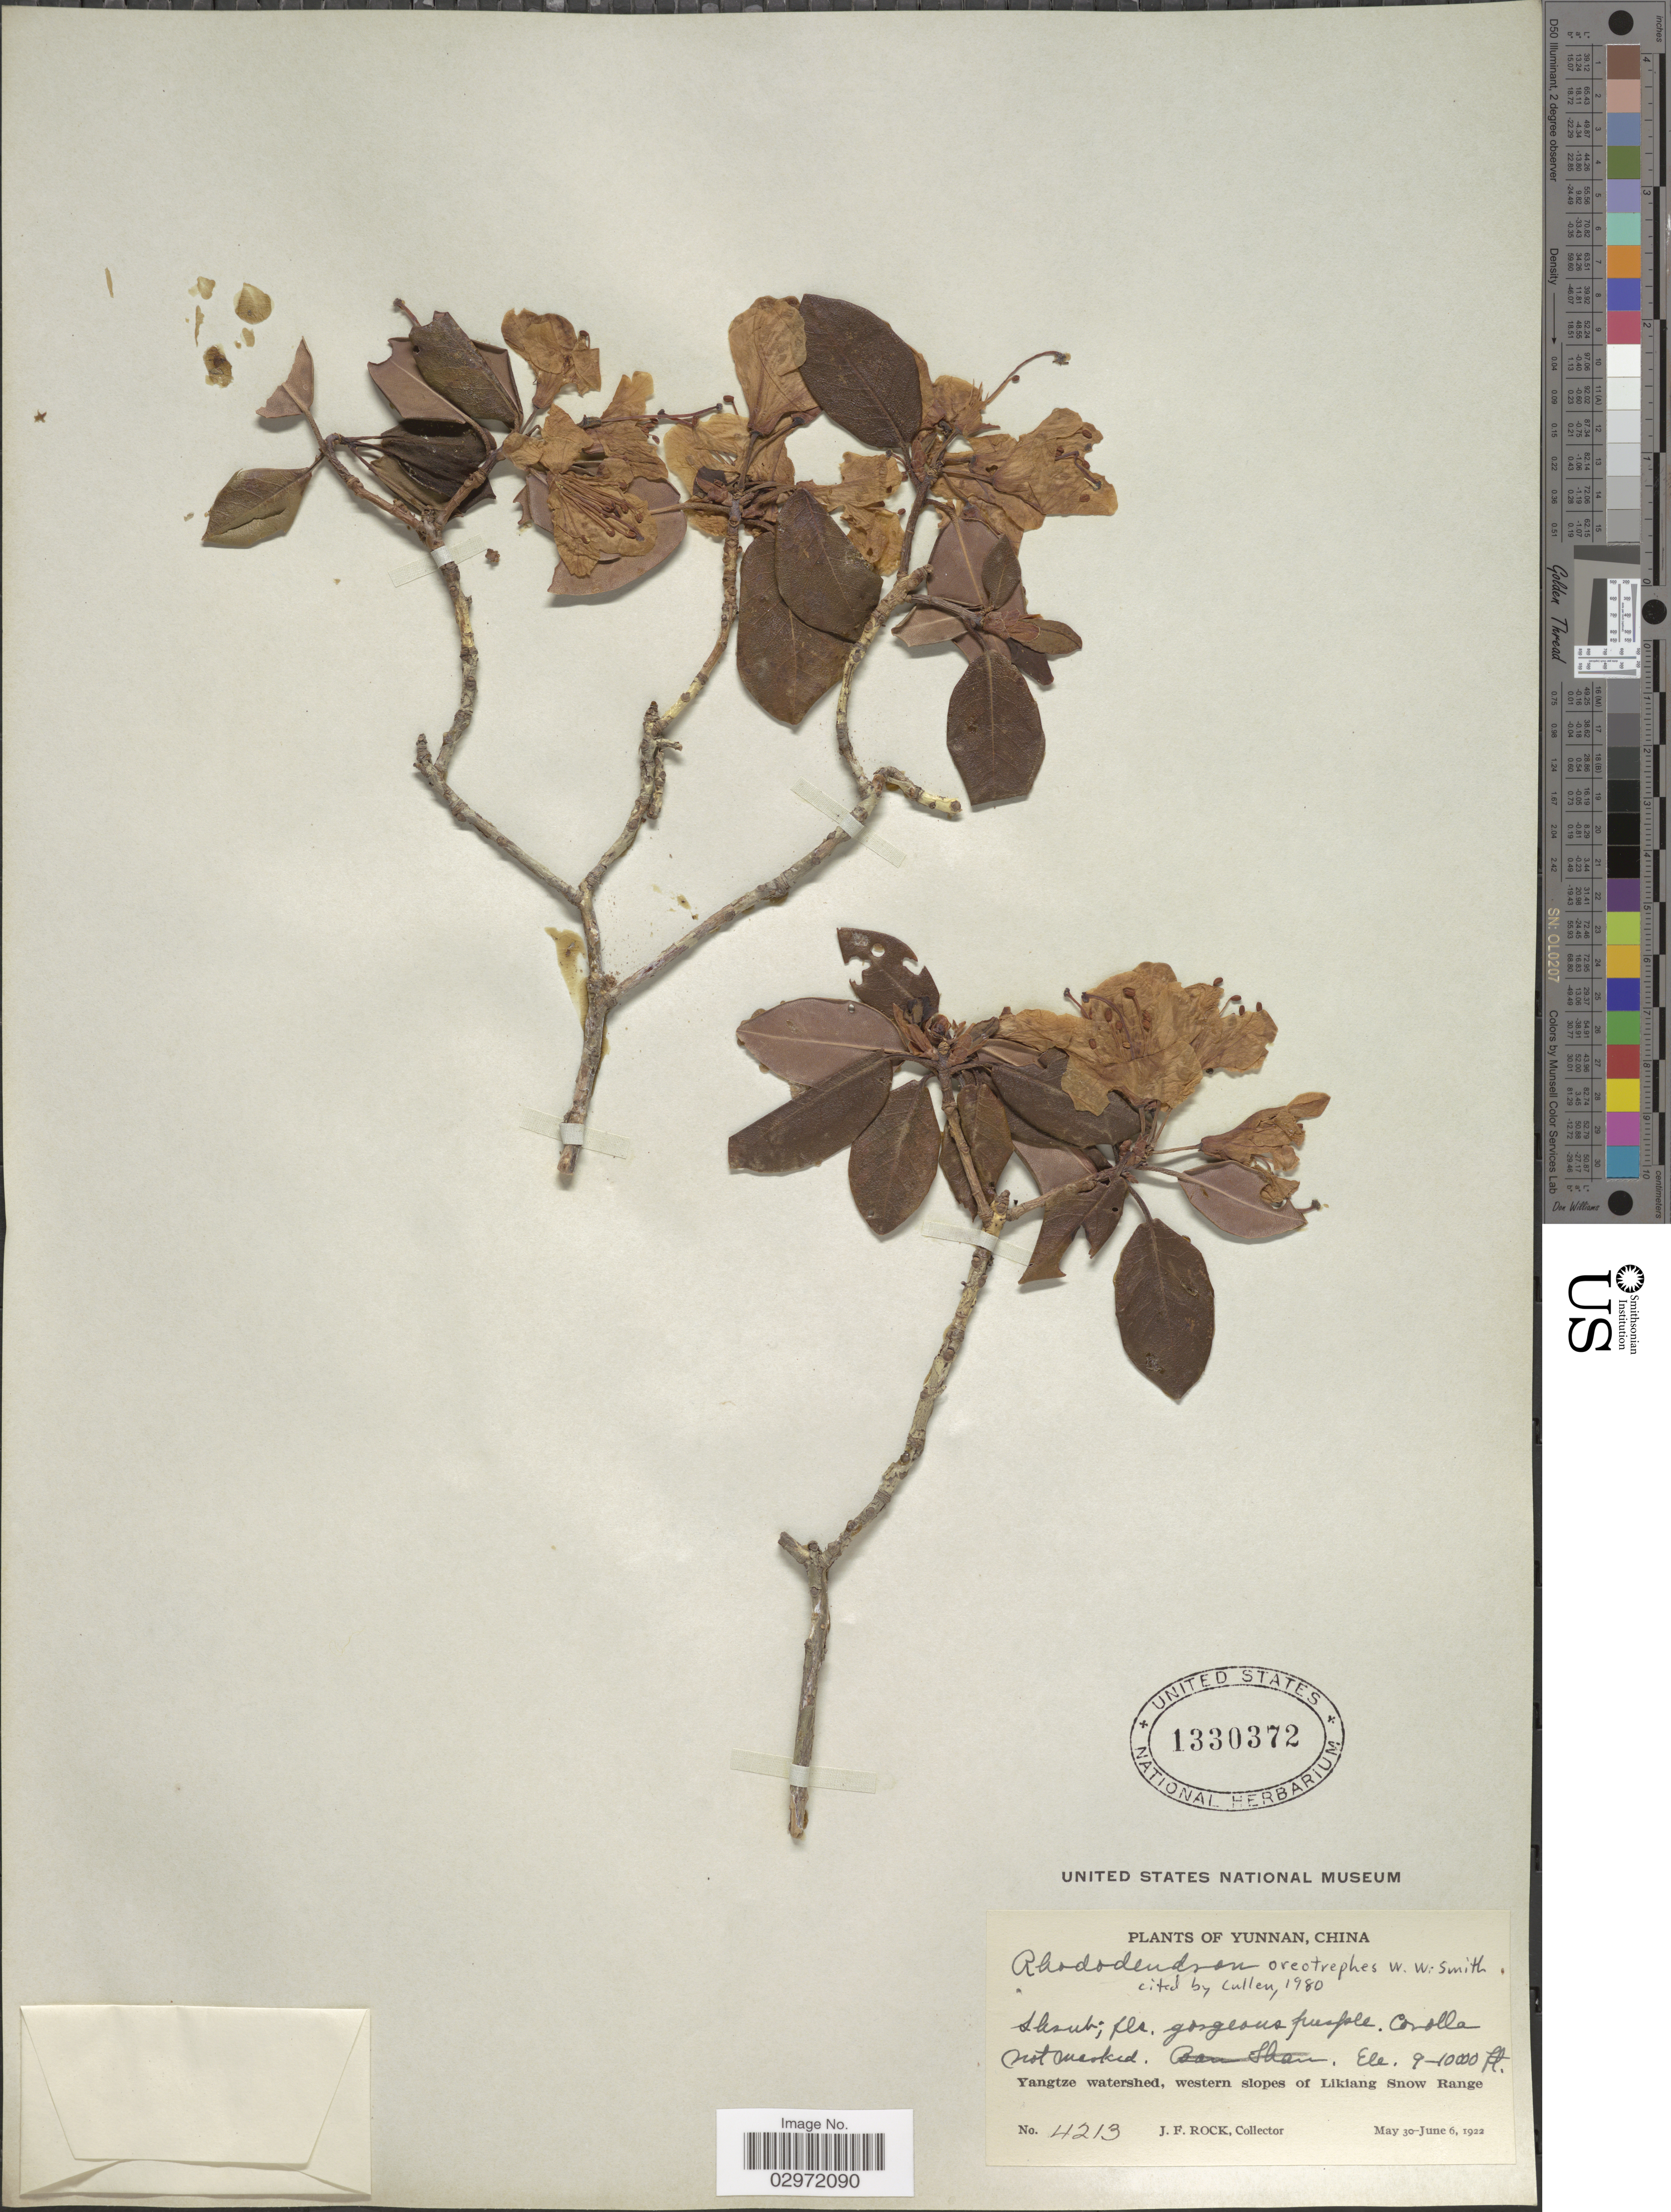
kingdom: Plantae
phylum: Tracheophyta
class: Magnoliopsida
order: Ericales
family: Ericaceae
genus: Rhododendron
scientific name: Rhododendron oreotrephes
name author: W.W. Sm.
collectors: J. Rock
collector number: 4213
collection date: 1922-05-30/1922-06-06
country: China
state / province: Yunnan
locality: Yangtze watershed, western slopes of Likiang Snow Range.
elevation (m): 2743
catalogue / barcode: US 1330372